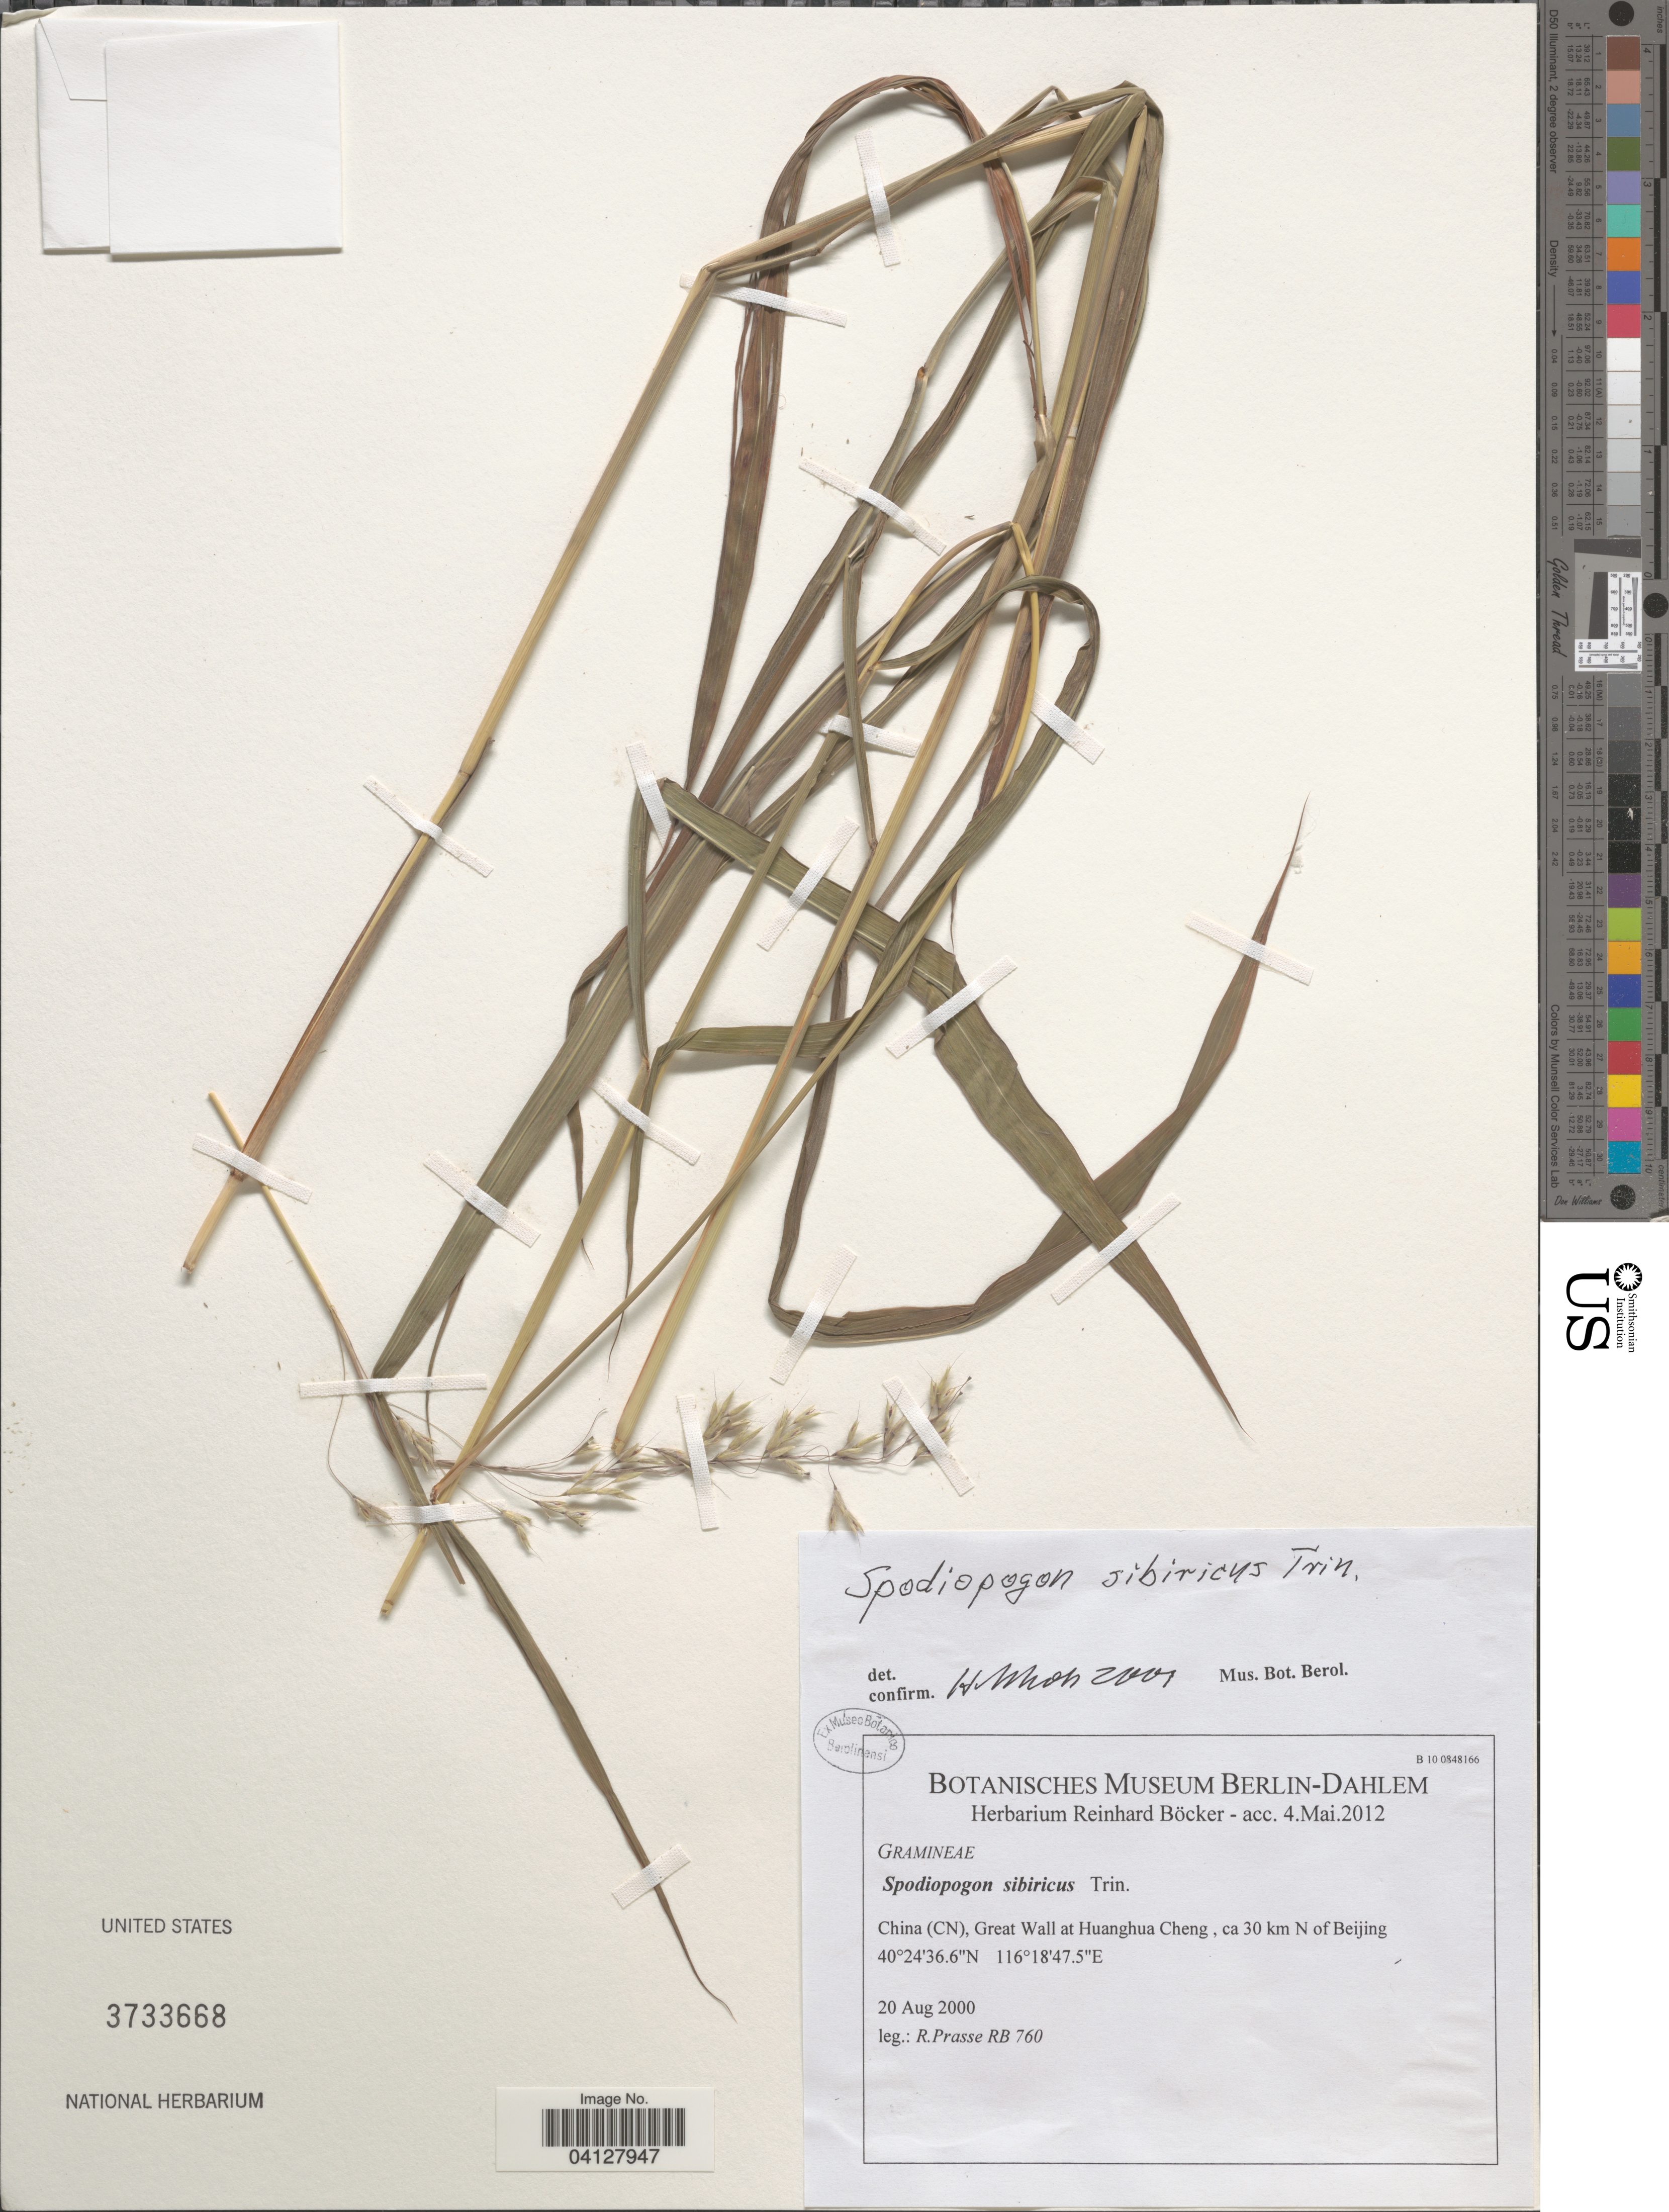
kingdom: Plantae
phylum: Tracheophyta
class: Liliopsida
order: Poales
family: Poaceae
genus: Spodiopogon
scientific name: Spodiopogon sibiricus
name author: Trin.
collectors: R. Prasse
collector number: RB 760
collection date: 2000-08-20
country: China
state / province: Beijing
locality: Great Wall at Huanghua Cheng, ca 30 km N of Beijing.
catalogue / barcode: US 3733668